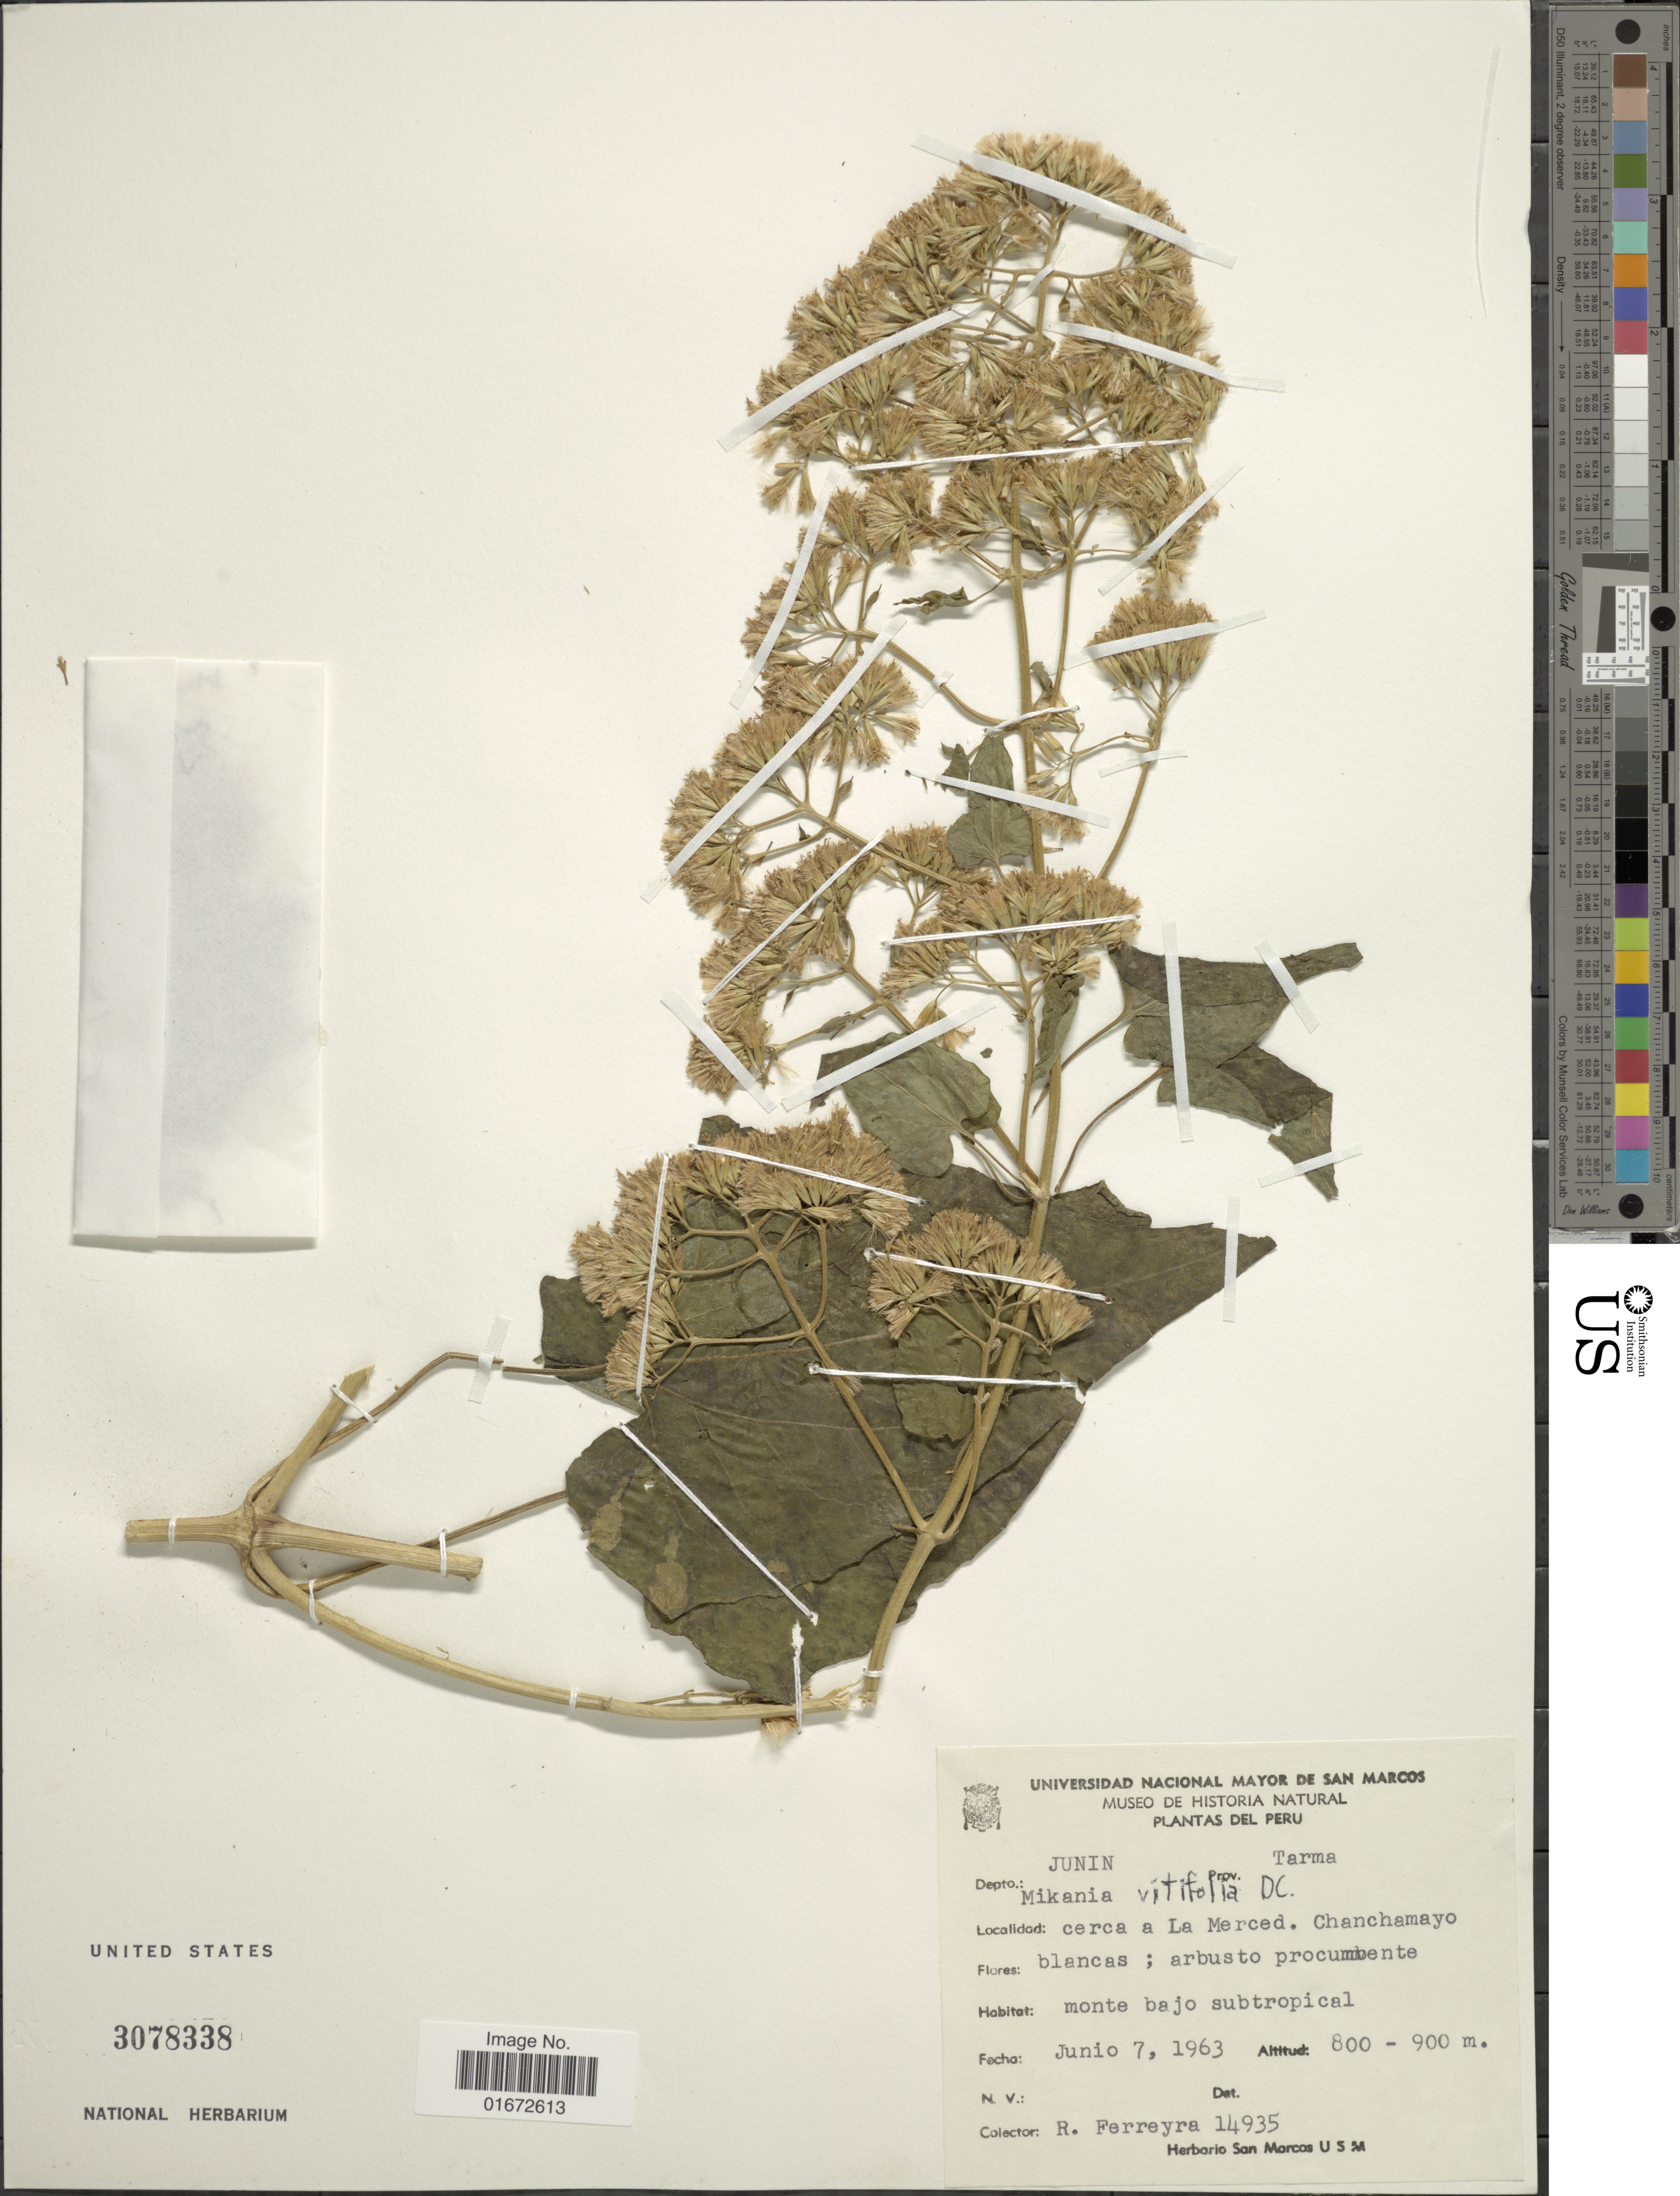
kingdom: Plantae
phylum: Tracheophyta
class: Magnoliopsida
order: Asterales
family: Asteraceae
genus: Mikania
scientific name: Mikania vitifolia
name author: DC.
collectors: R. A. Ferreyra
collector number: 14935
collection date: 1963-06-07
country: Peru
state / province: Junín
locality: Depto.: Junin. Tarma. Cerca a La Merced. Chanchamayo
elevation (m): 800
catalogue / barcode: US 3078338